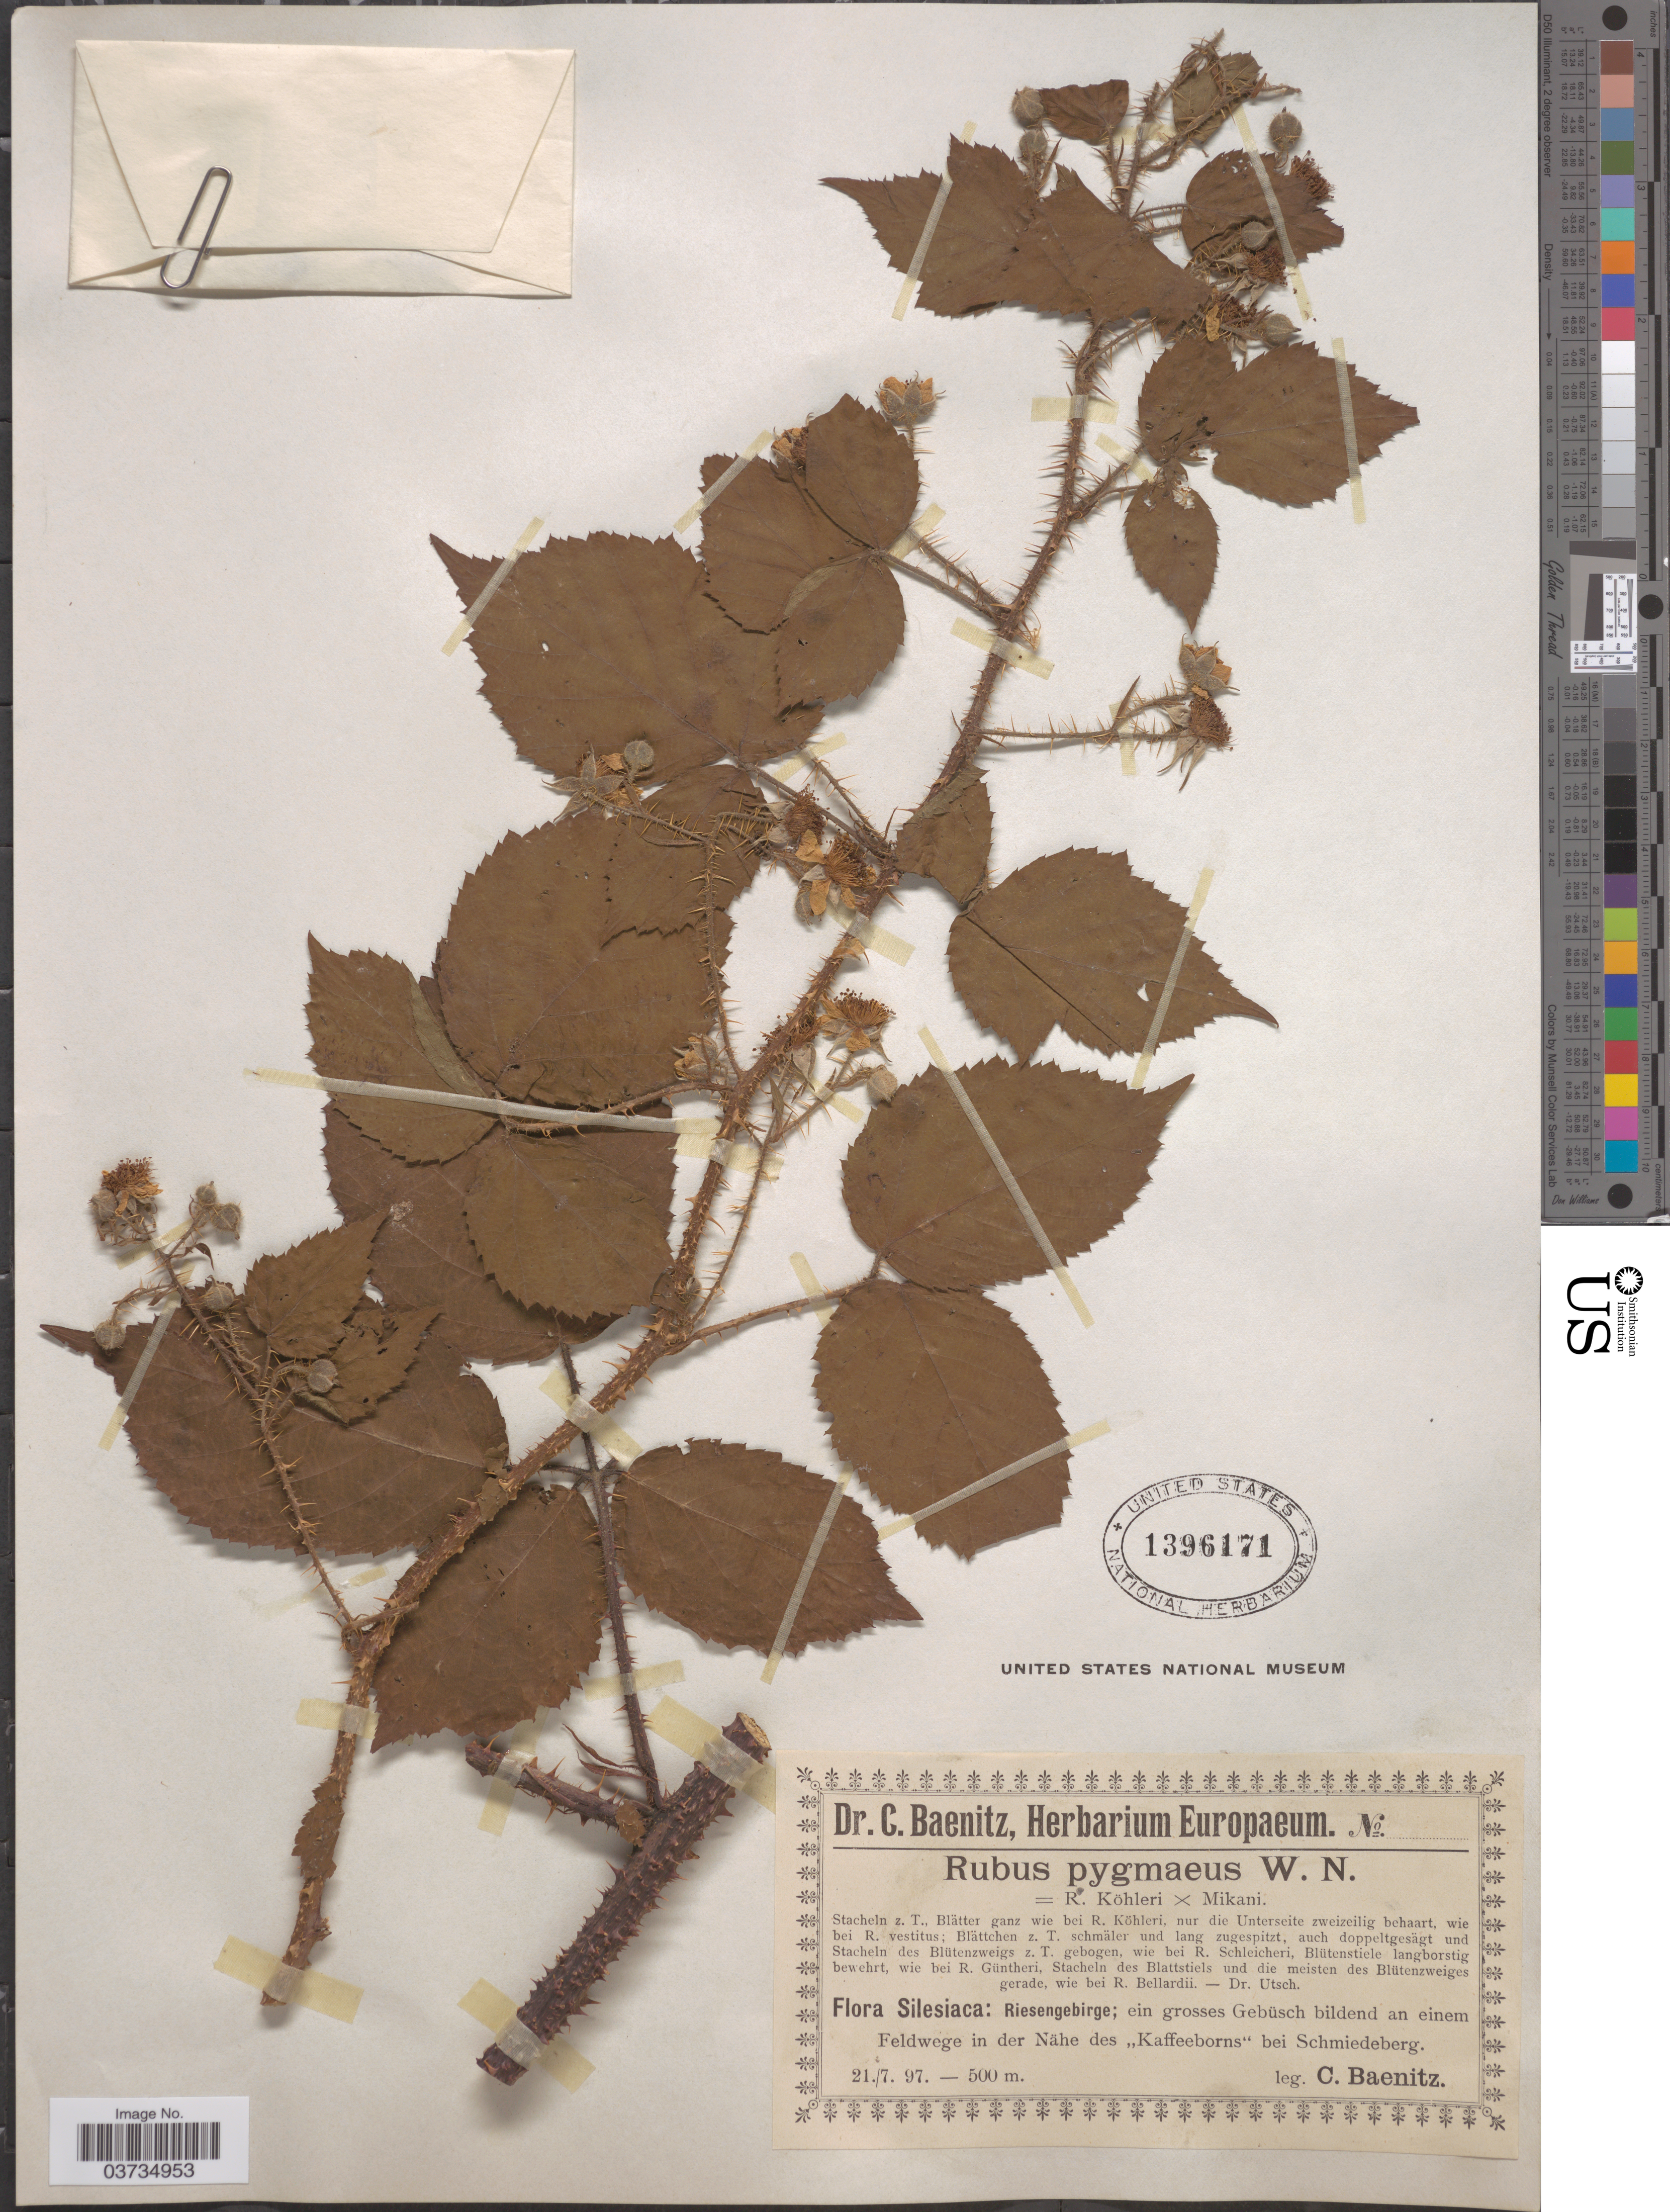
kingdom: Plantae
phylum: Tracheophyta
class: Magnoliopsida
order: Rosales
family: Rosaceae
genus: Rubus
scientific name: Rubus pygmaeus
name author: Weihe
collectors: C. G. Baenitz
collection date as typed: Transcribed d/m/y: 21/7/97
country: Poland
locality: Silesiaca: Riesengebirge; ein grosses Gebüsch bildend an einem Feldwege in der Nähe des ,,Kaffeeborns' bei Schmiedeberg.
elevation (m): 500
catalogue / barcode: US 1396171